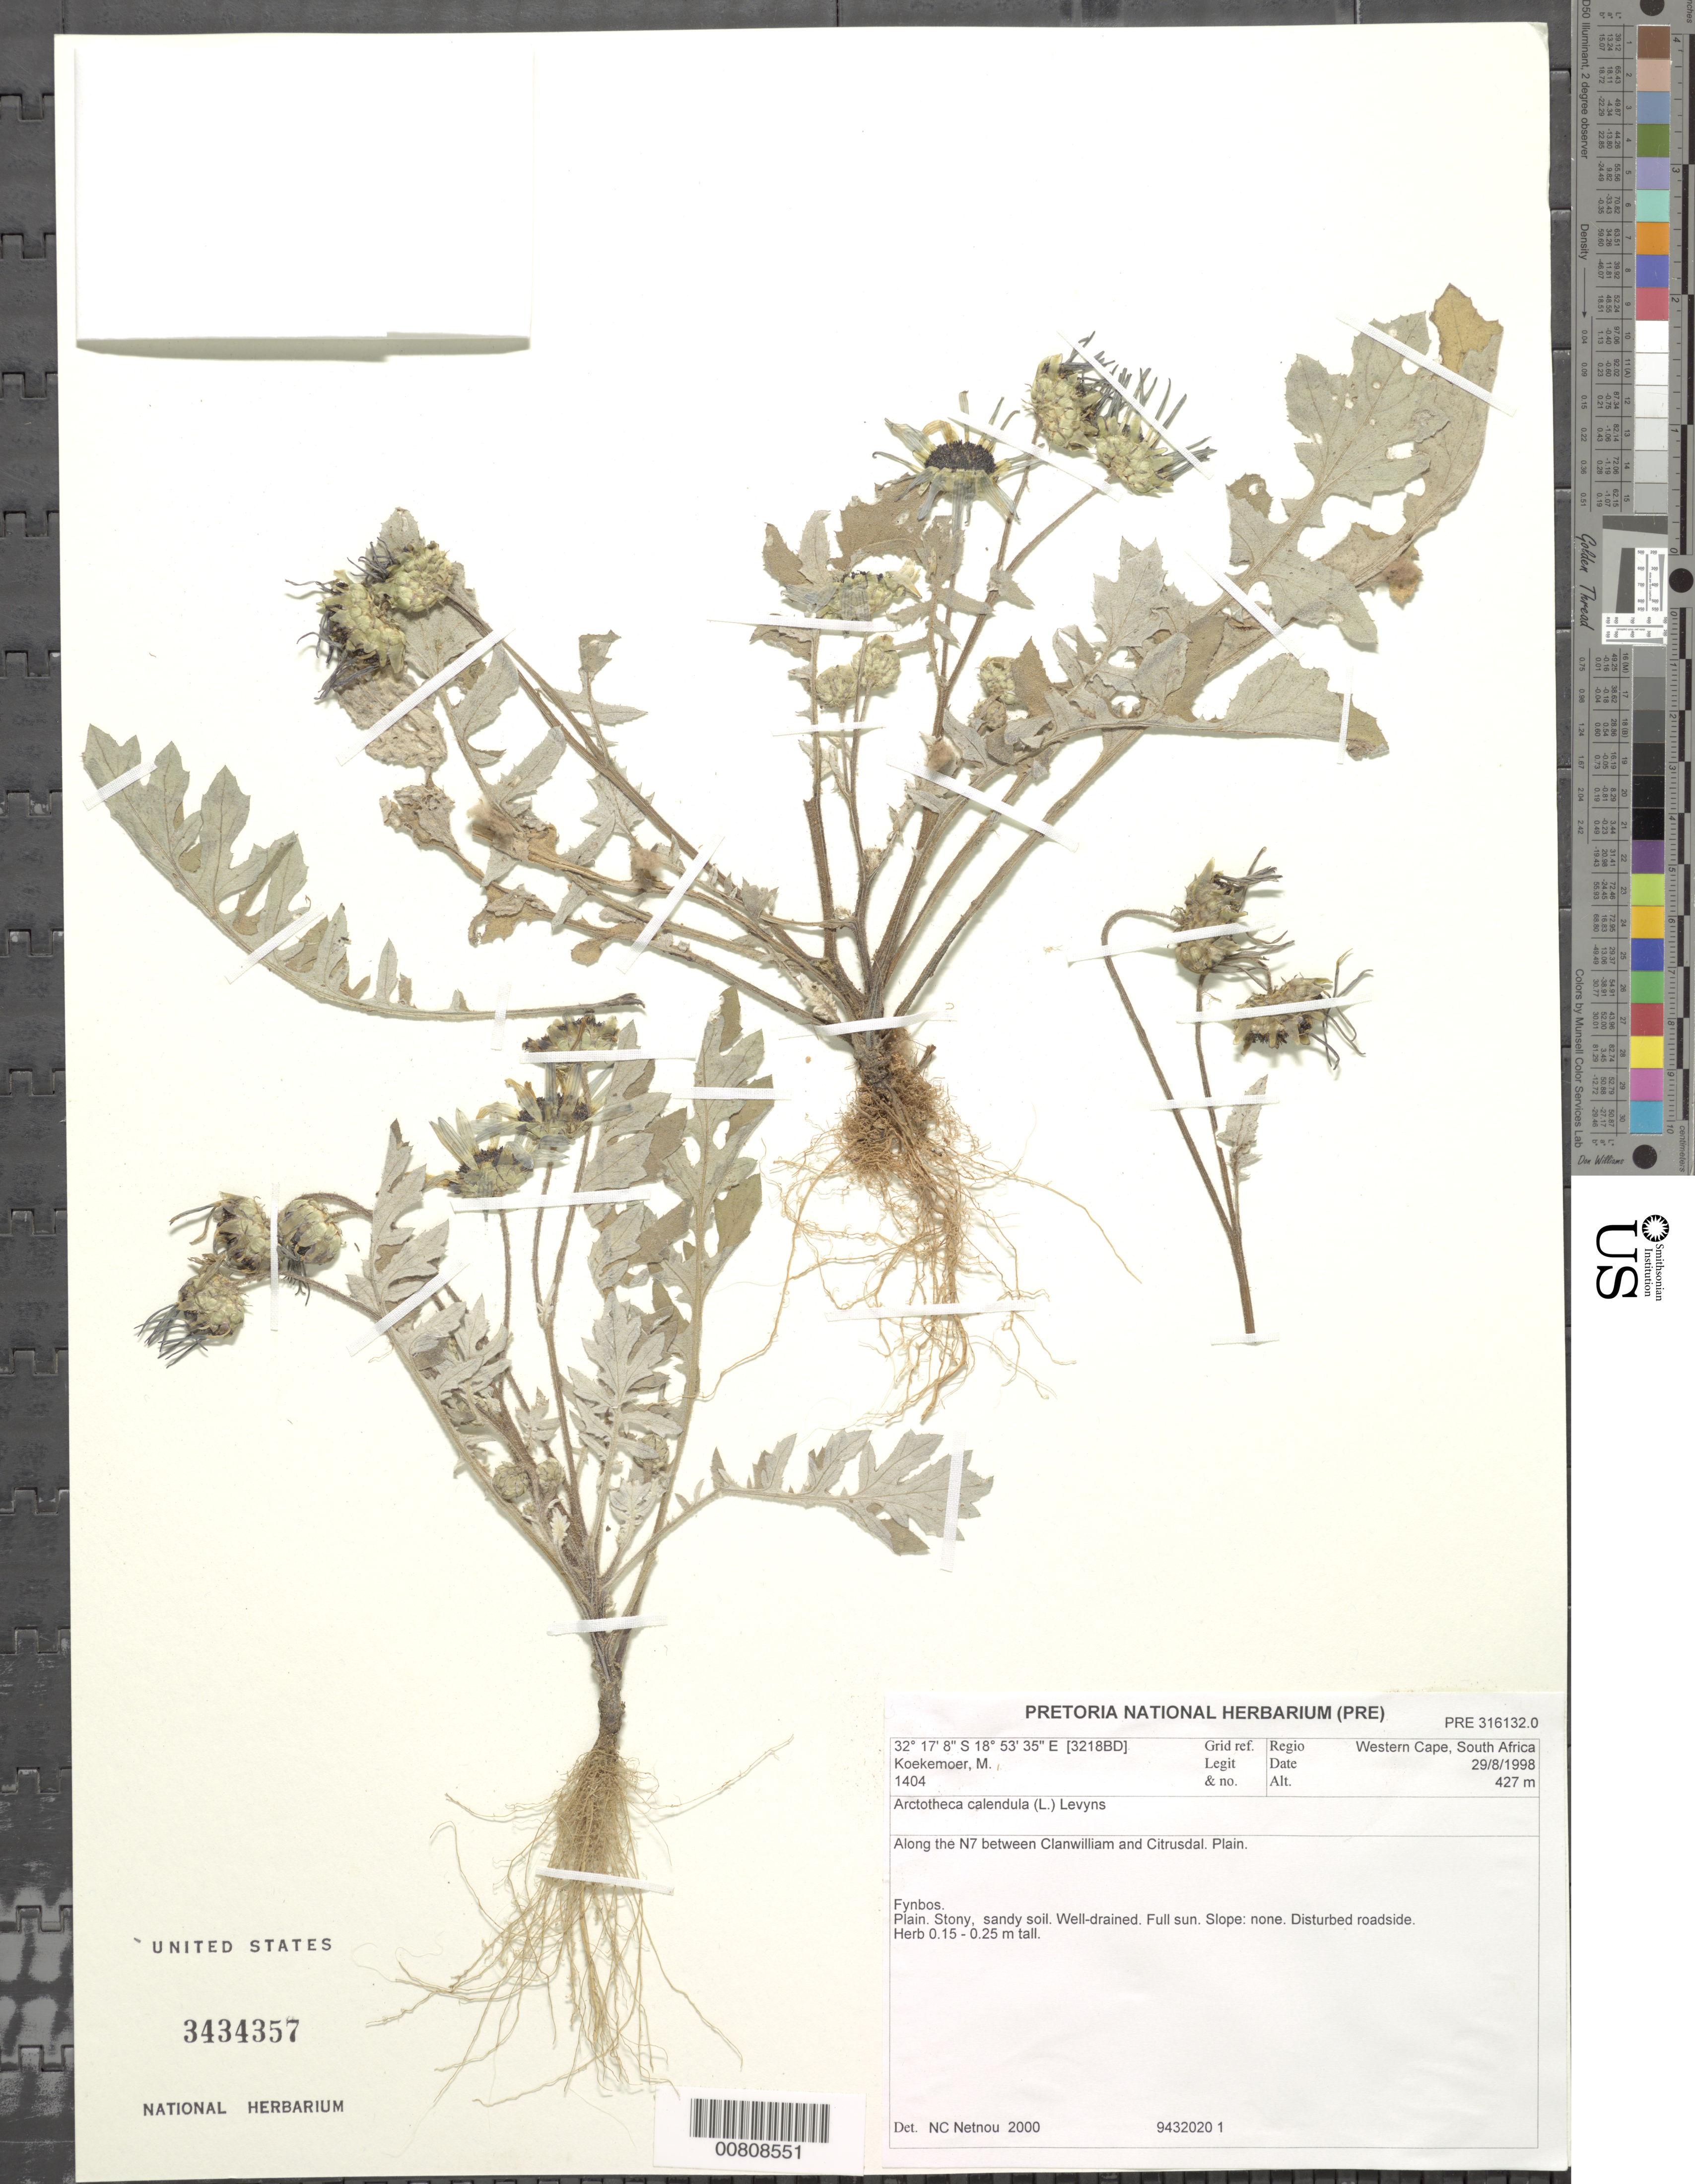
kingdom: Plantae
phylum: Tracheophyta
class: Magnoliopsida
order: Asterales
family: Asteraceae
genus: Arctotheca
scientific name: Arctotheca calendula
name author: (L.) Levyns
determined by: Netnou, N. C.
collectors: M. Koekemoer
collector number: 1404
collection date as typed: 29 August 1998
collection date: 1998-08-29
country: South Africa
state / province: Western Cape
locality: Western Cape; along N7 betw. Clanwilliam and Citrusdal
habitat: Fynbos; plain; stony, sandy soil; well-drained, full sun, no slope; disturbed roadside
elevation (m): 427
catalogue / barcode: US 3434357